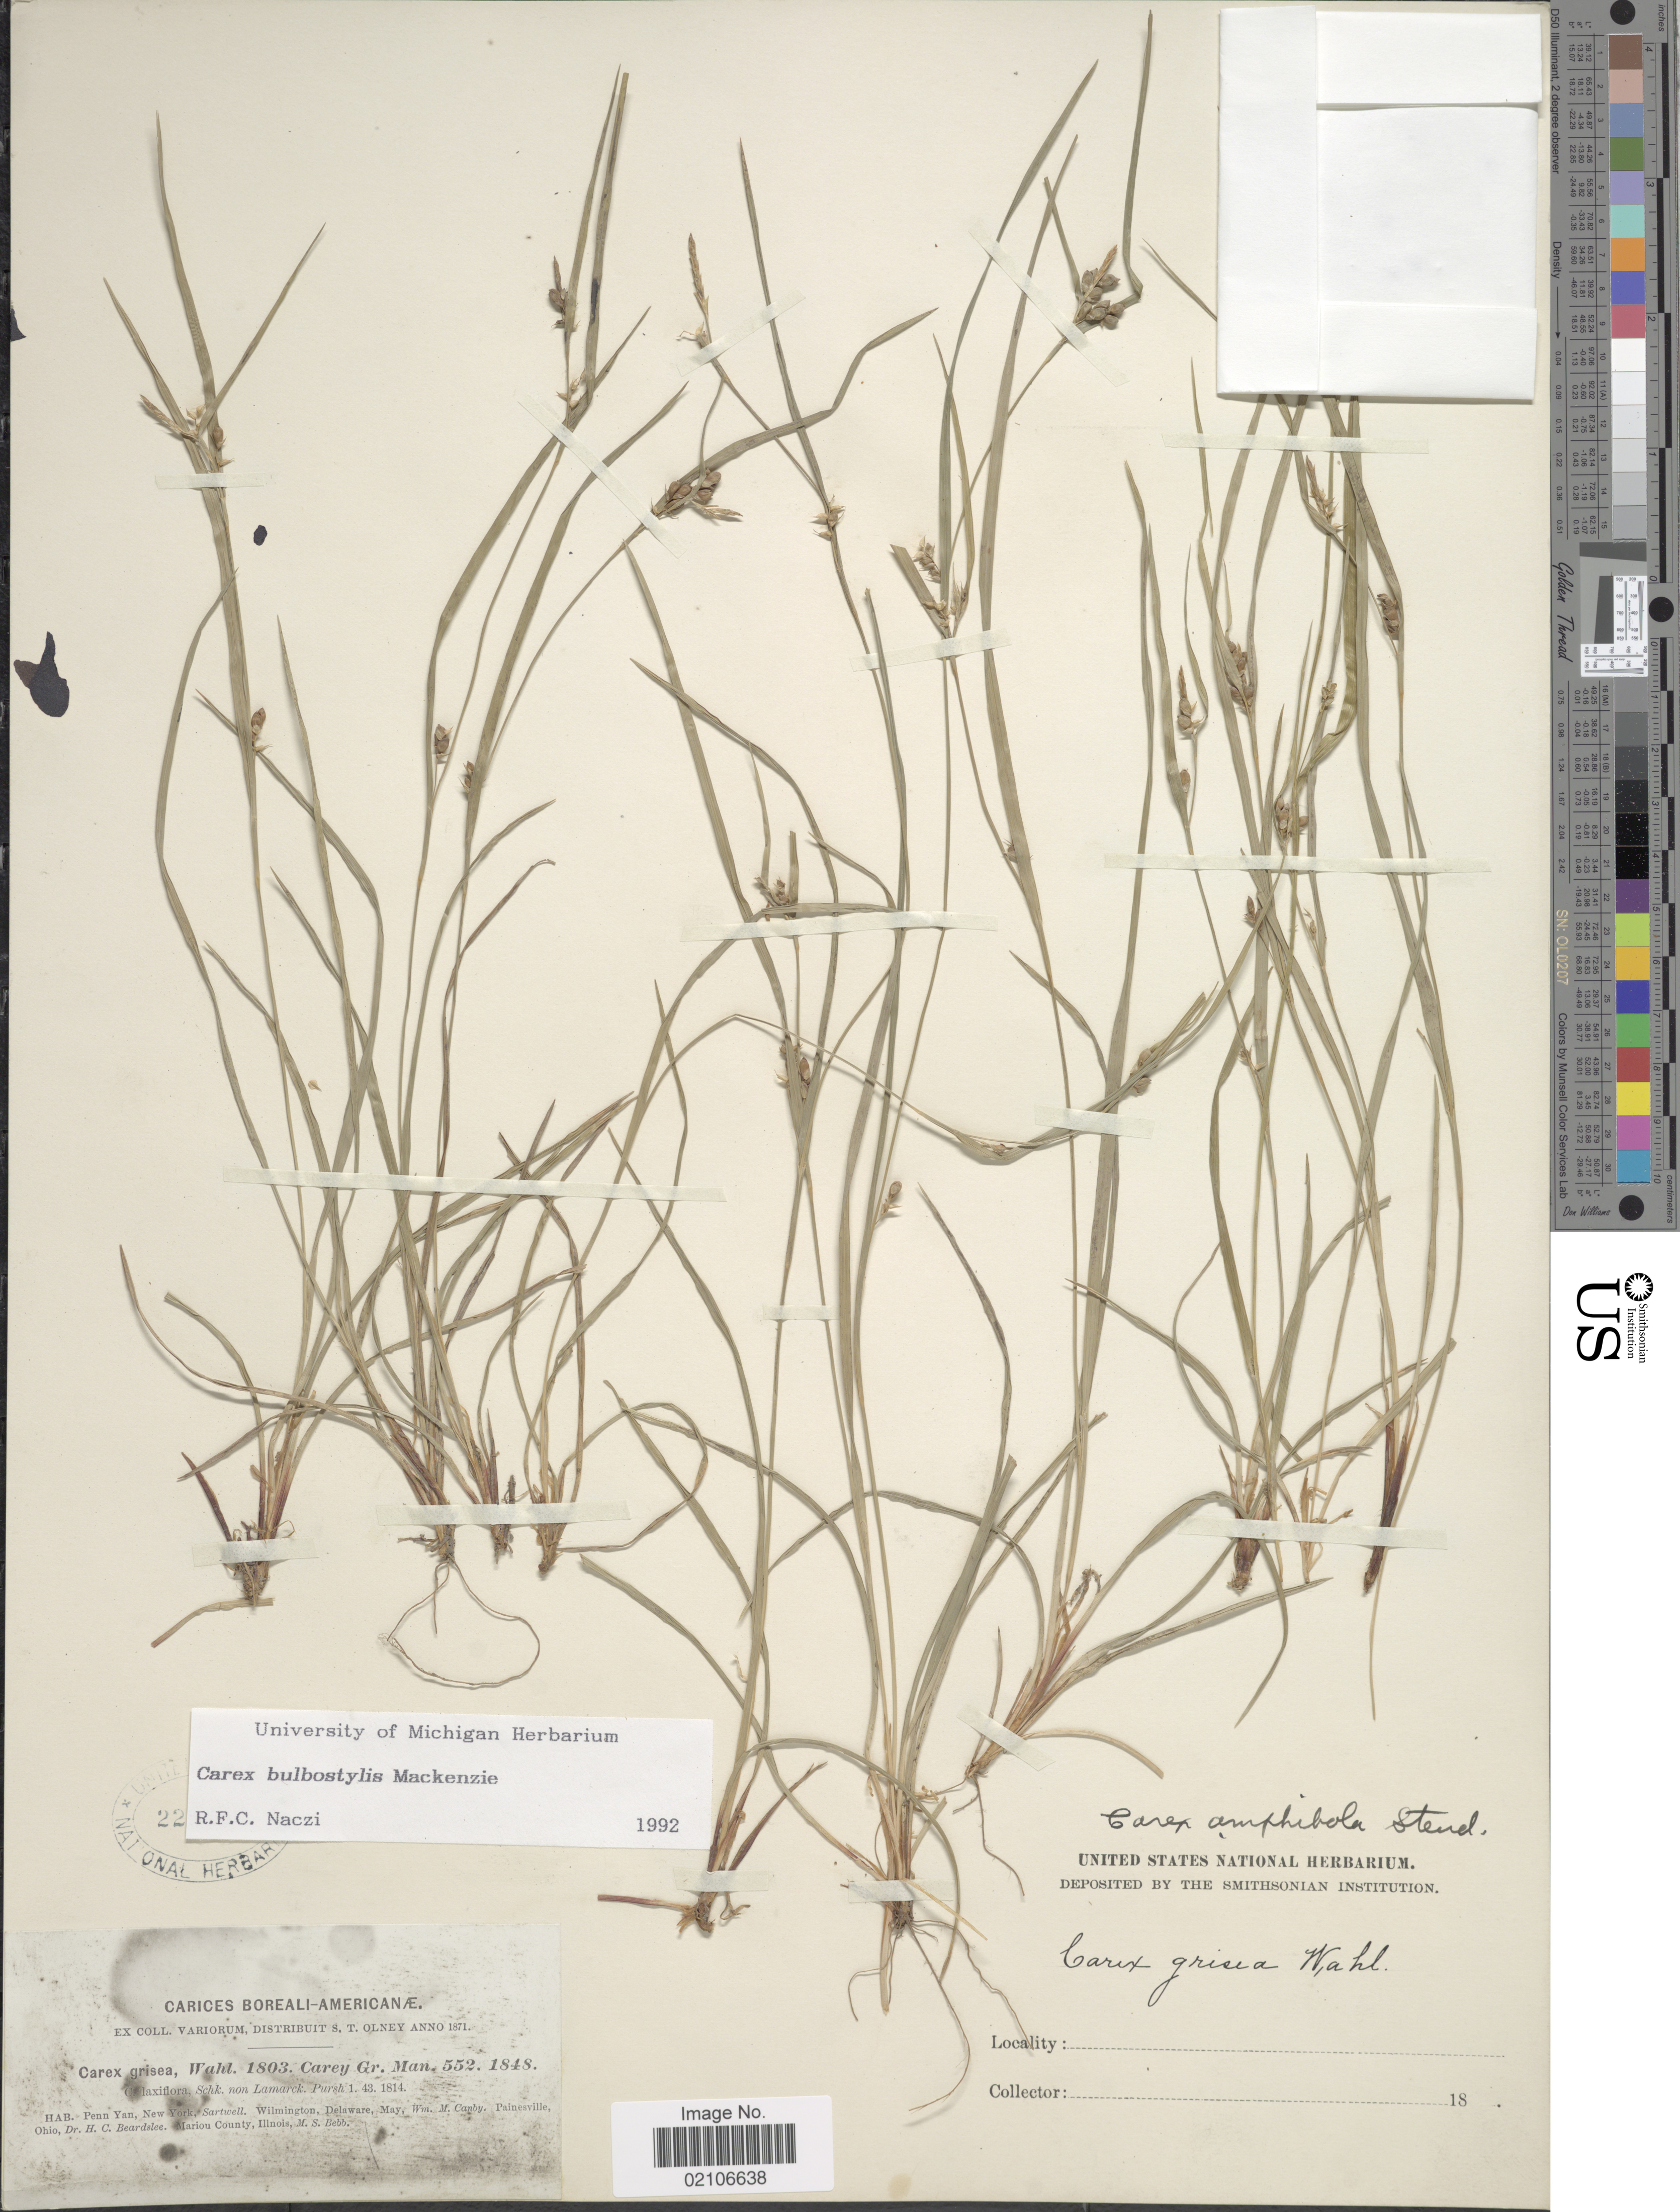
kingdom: Plantae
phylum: Tracheophyta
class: Liliopsida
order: Poales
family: Cyperaceae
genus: Carex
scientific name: Carex bulbostylis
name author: Mack.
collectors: S. Olney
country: United States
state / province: New York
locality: Penn Yan